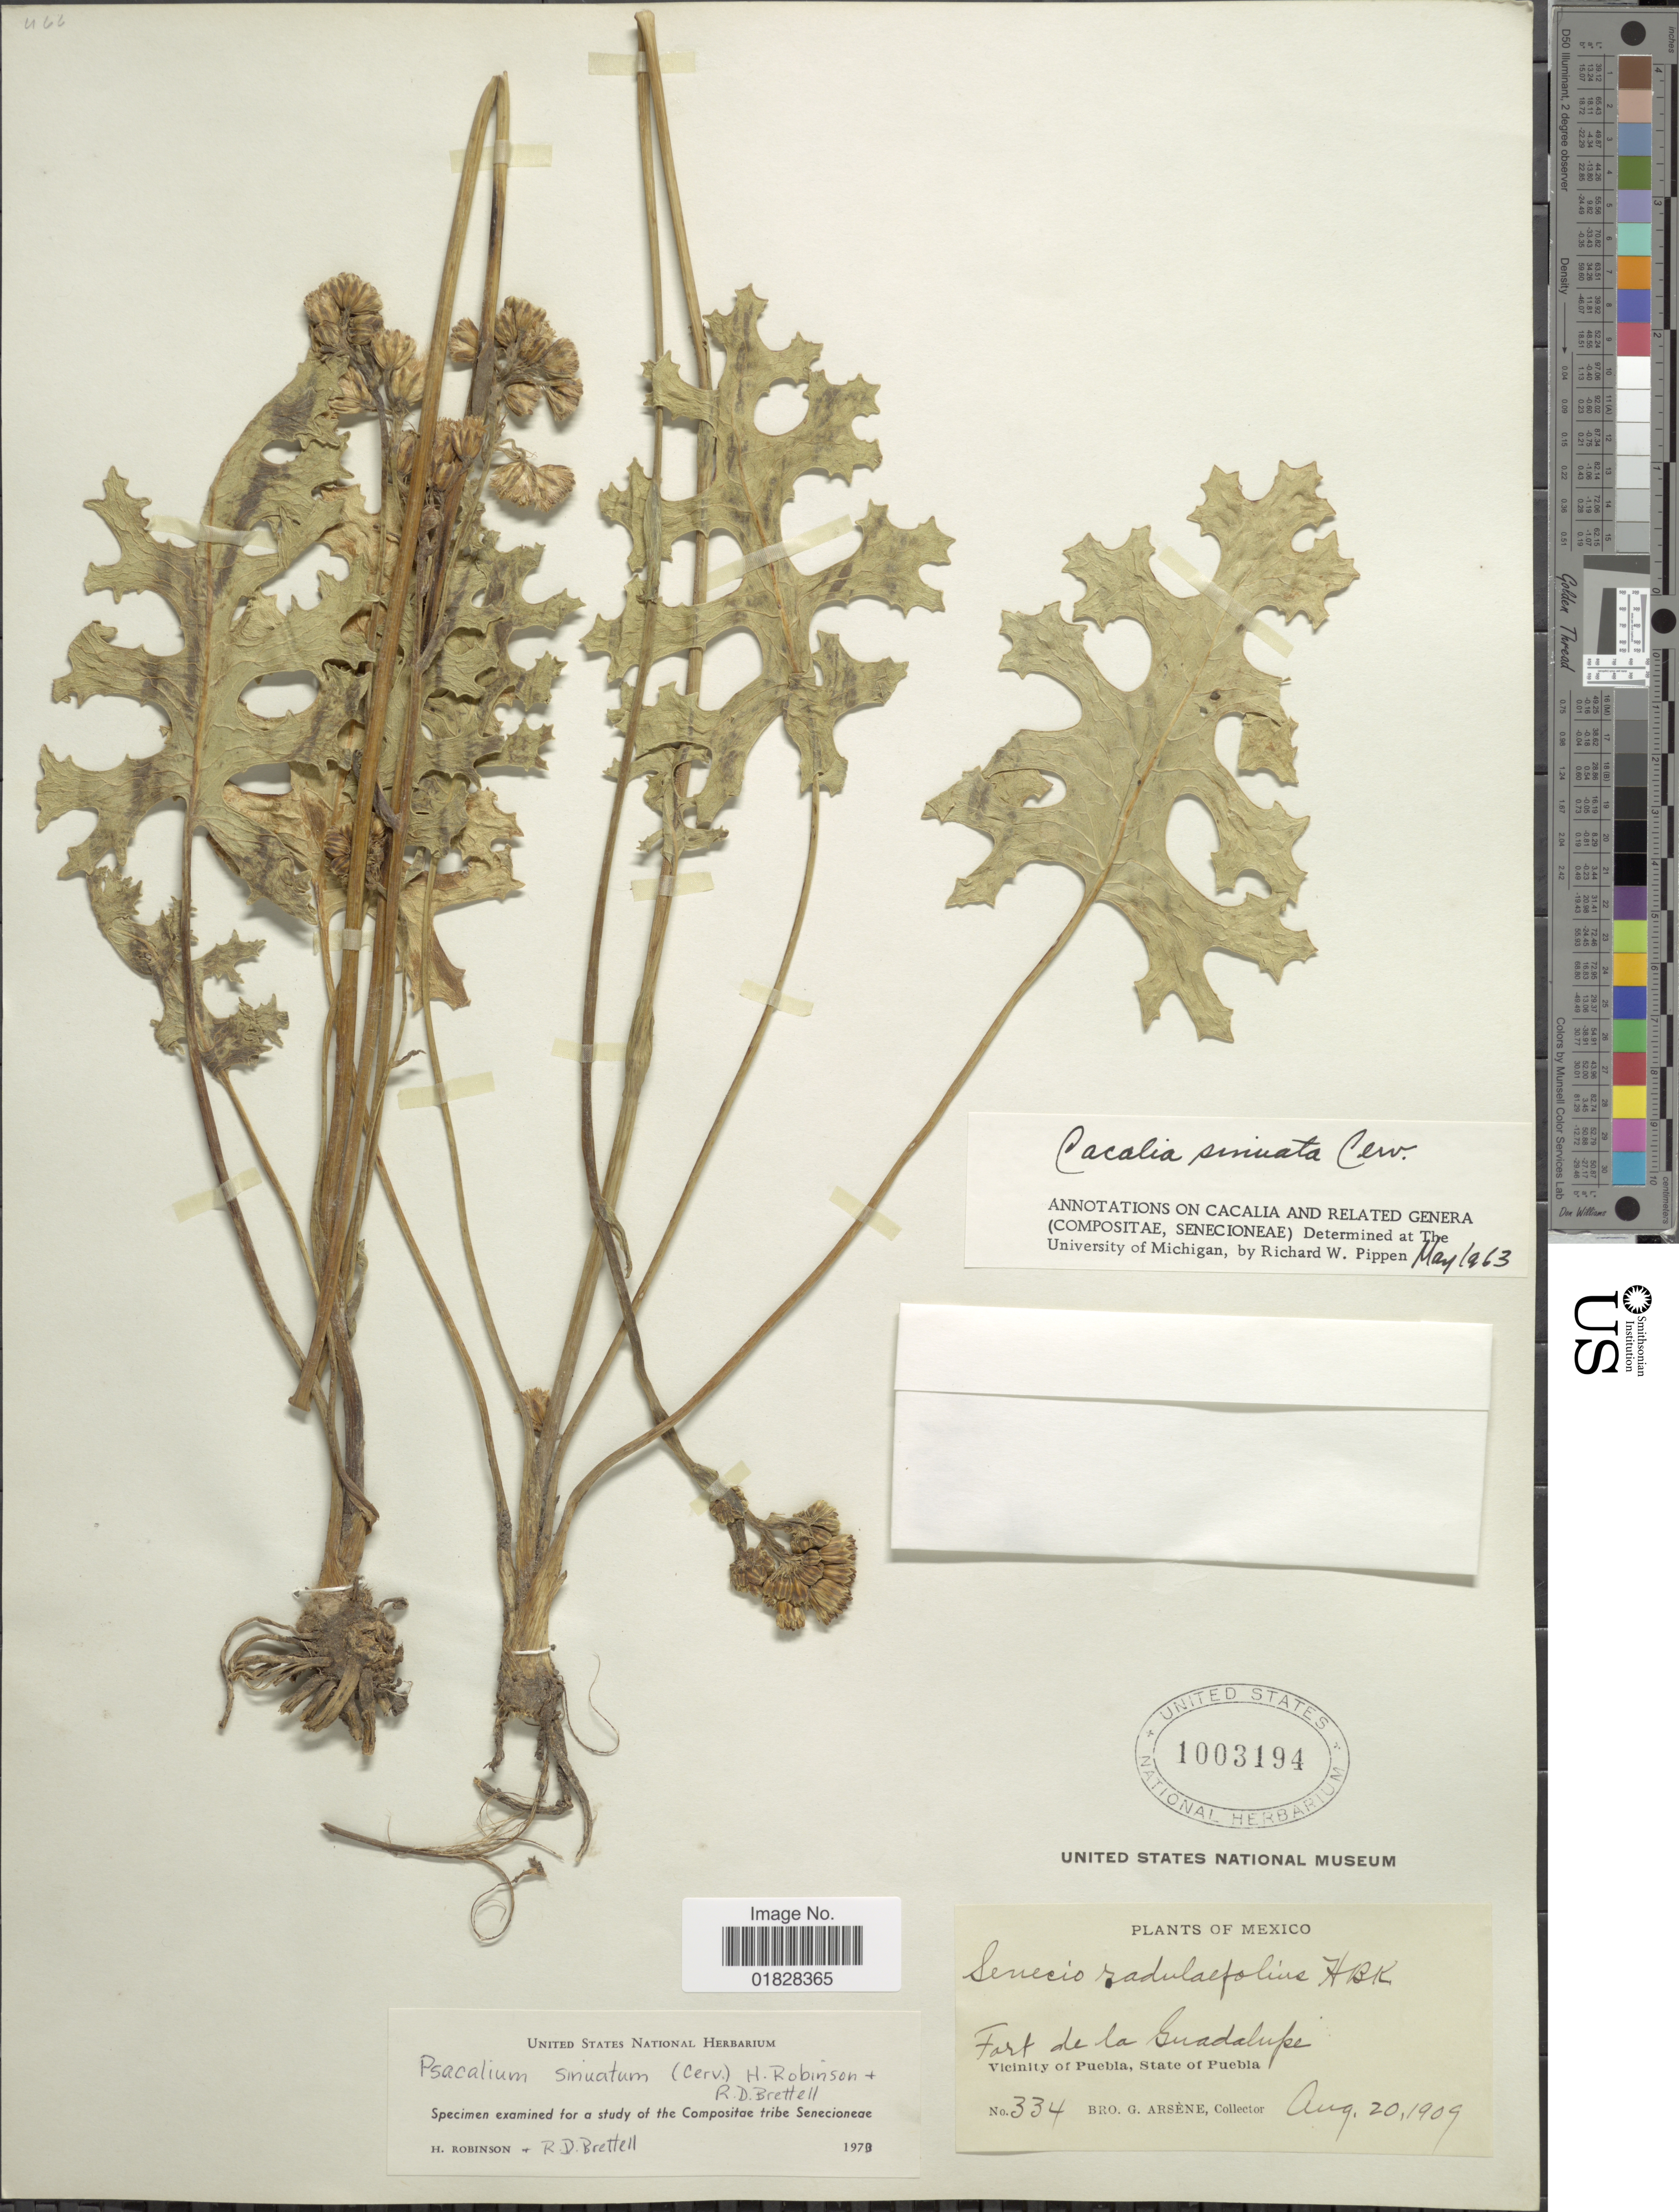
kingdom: Plantae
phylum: Tracheophyta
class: Magnoliopsida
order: Asterales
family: Asteraceae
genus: Psacalium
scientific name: Psacalium sinuatum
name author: (Cerv.) H. Rob. & Brettell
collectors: Bro. G. Arsène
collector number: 334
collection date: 1909-08-20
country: Mexico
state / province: Puebla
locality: Fort de la Guadalupe. Vicinity of Puebla, State of Puebla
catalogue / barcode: US 1003194